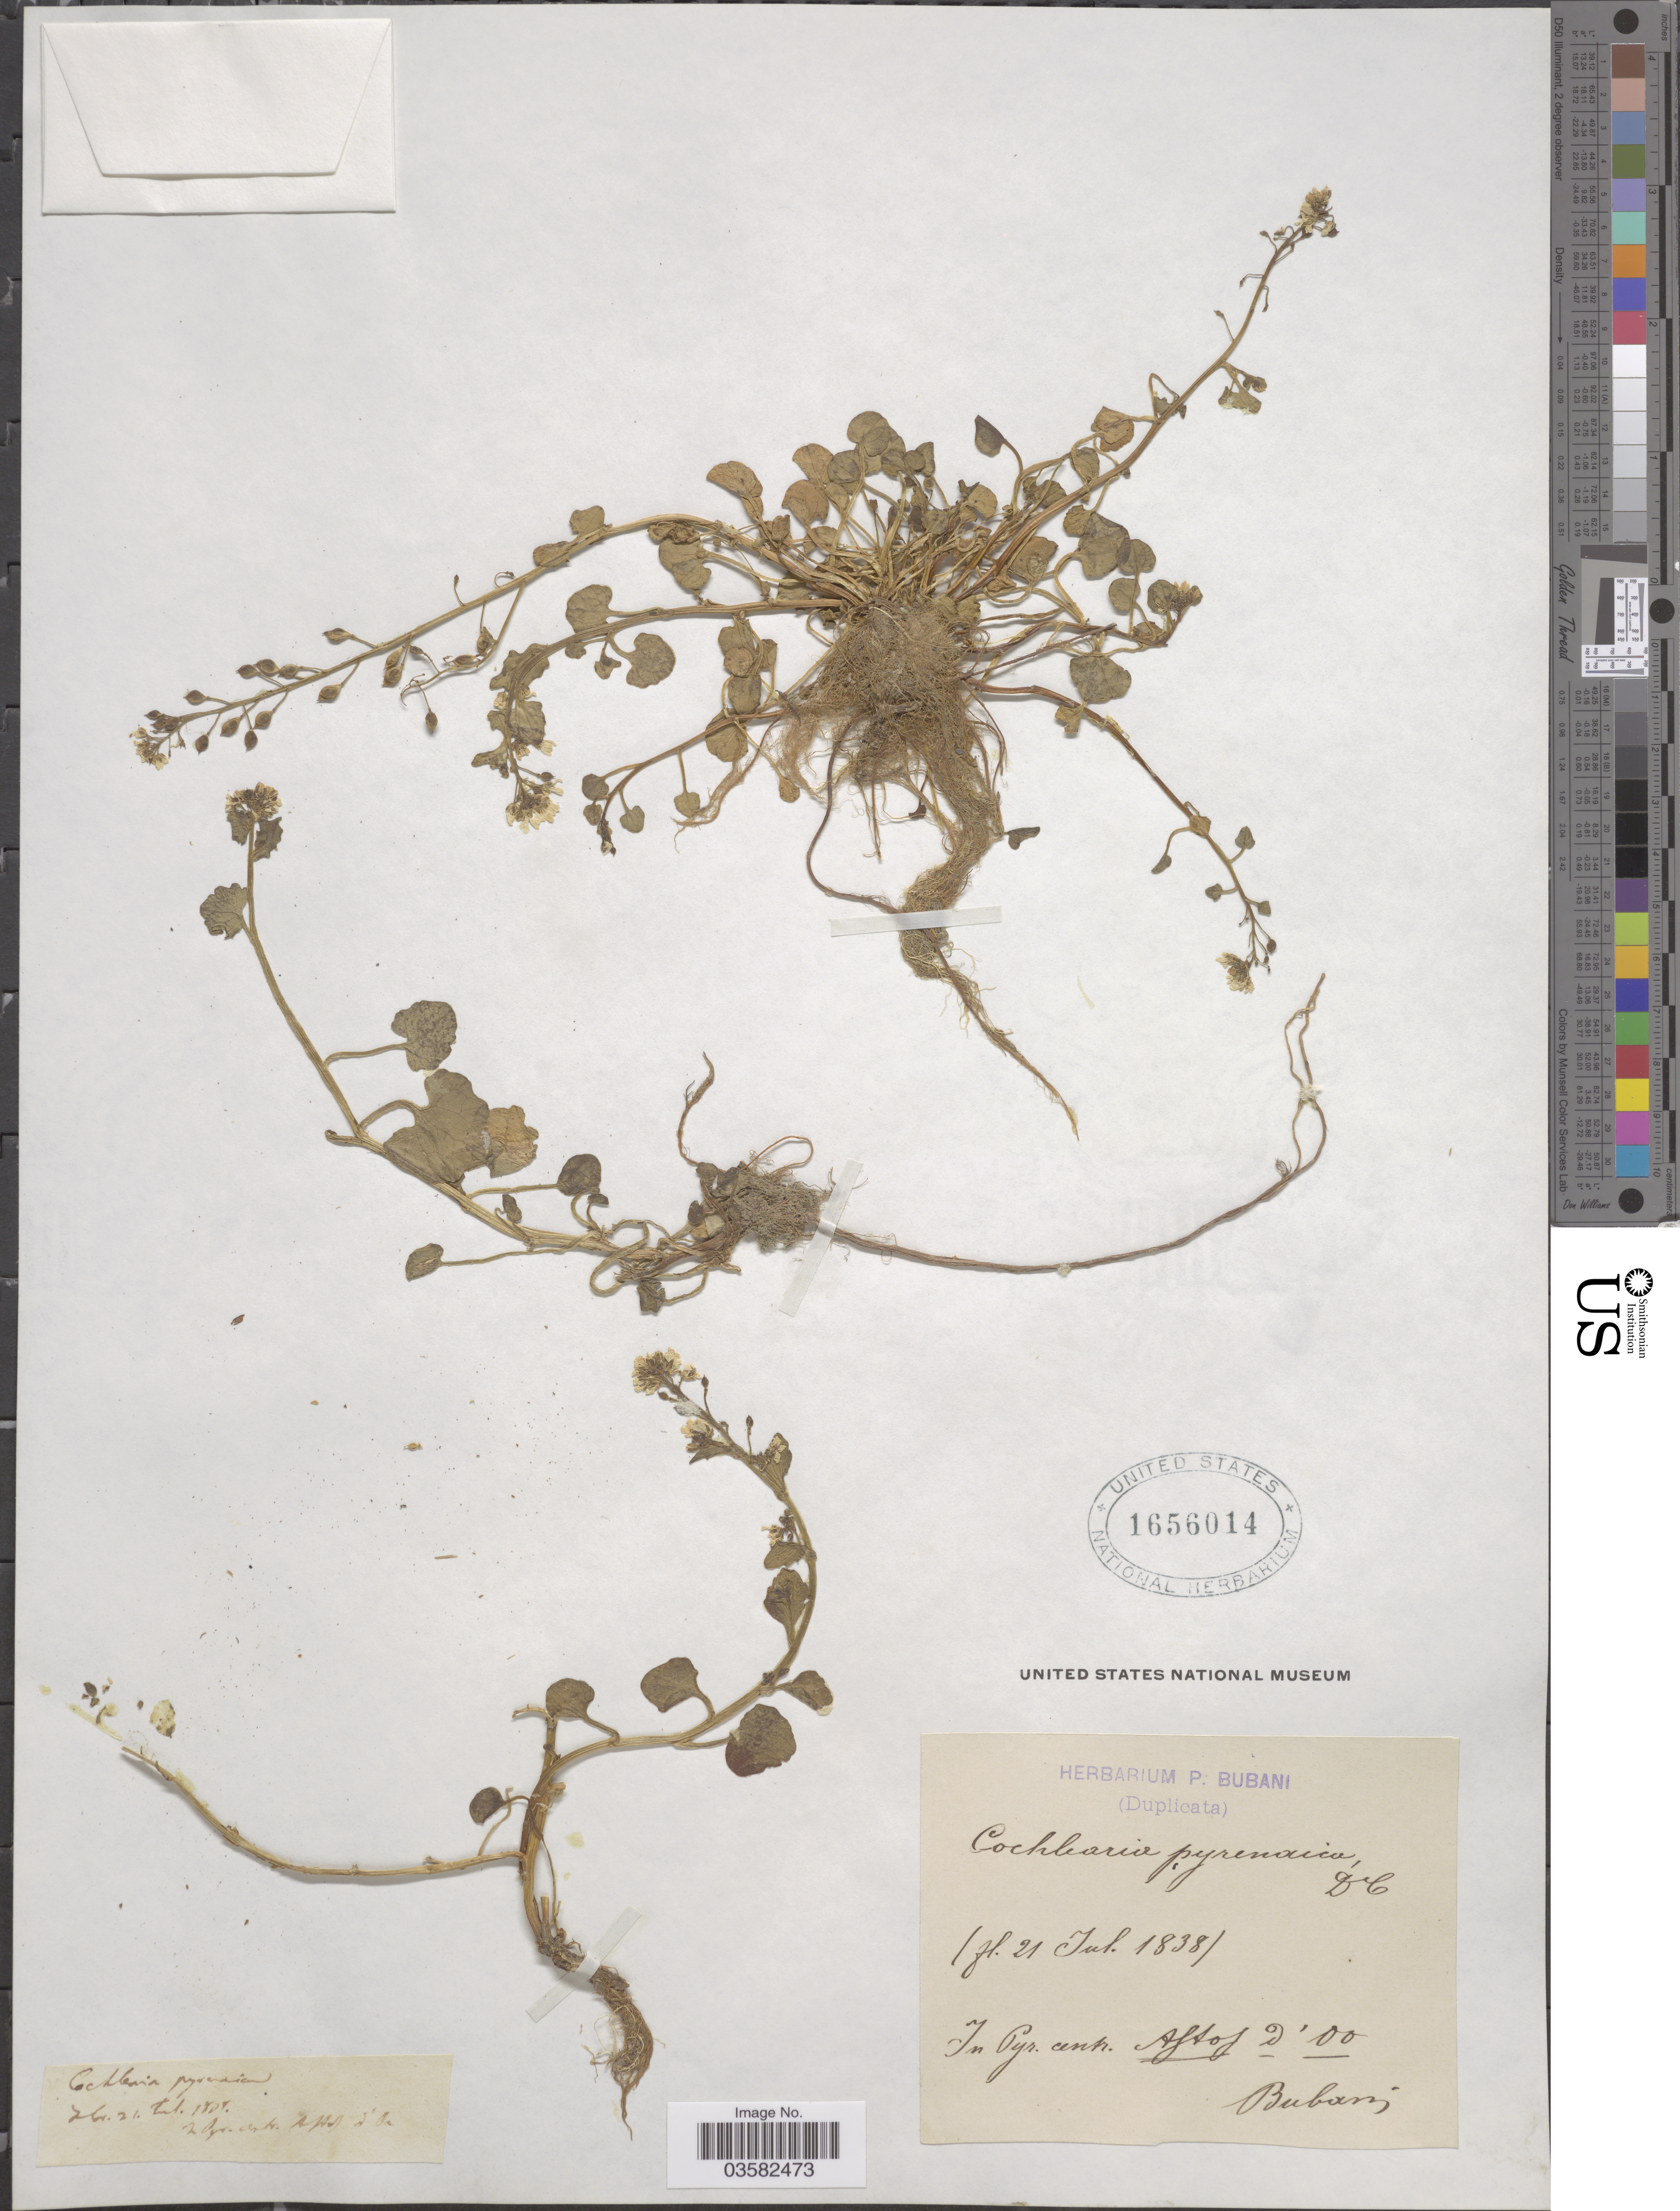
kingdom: Plantae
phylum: Tracheophyta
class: Magnoliopsida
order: Brassicales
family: Brassicaceae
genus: Cochlearia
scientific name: Cochlearia pyrenaica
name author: DC.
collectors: P. Bubani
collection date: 1838-07-21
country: France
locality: In Pyr. centr. Afstof [interpreted] d'Oo.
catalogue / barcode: US 1656014